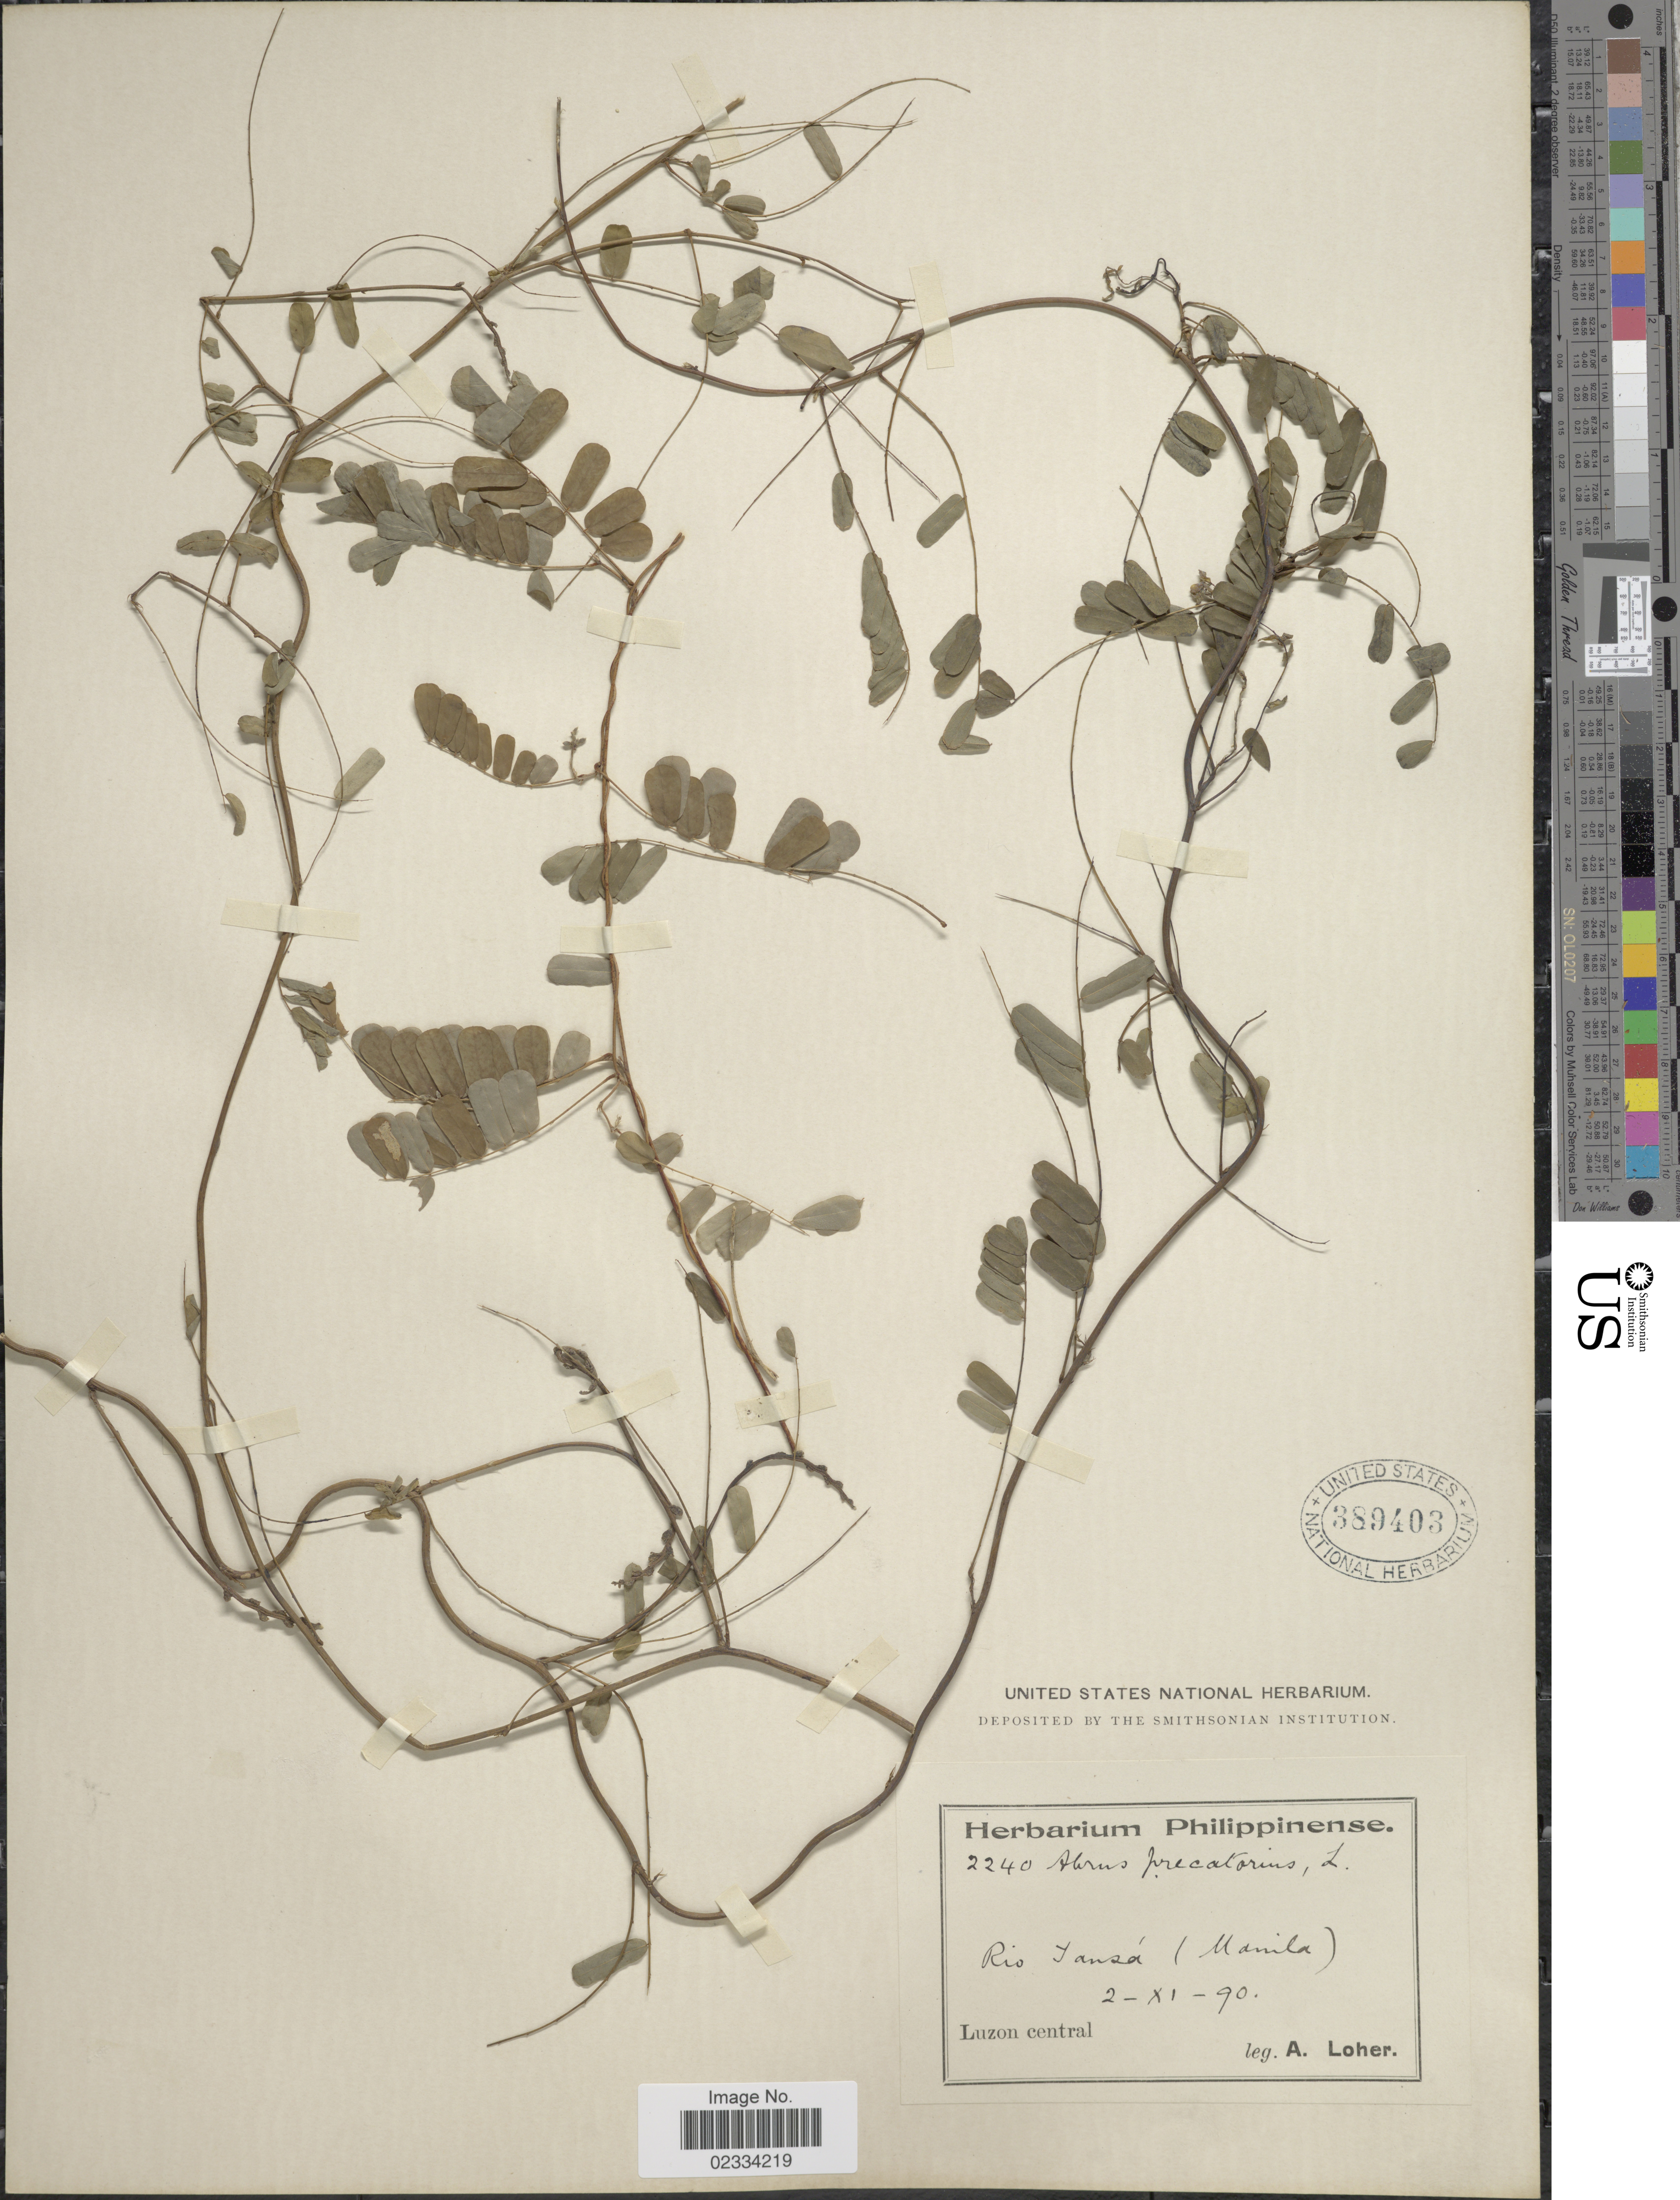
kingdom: Plantae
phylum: Tracheophyta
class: Magnoliopsida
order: Fabales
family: Fabaceae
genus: Abrus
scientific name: Abrus precatorius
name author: L.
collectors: A. Loher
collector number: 2240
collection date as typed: Transcribed d/m/y: 2/11/90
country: Philippines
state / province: Central Luzon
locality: Rio Tansá (Manila)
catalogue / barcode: US 389403